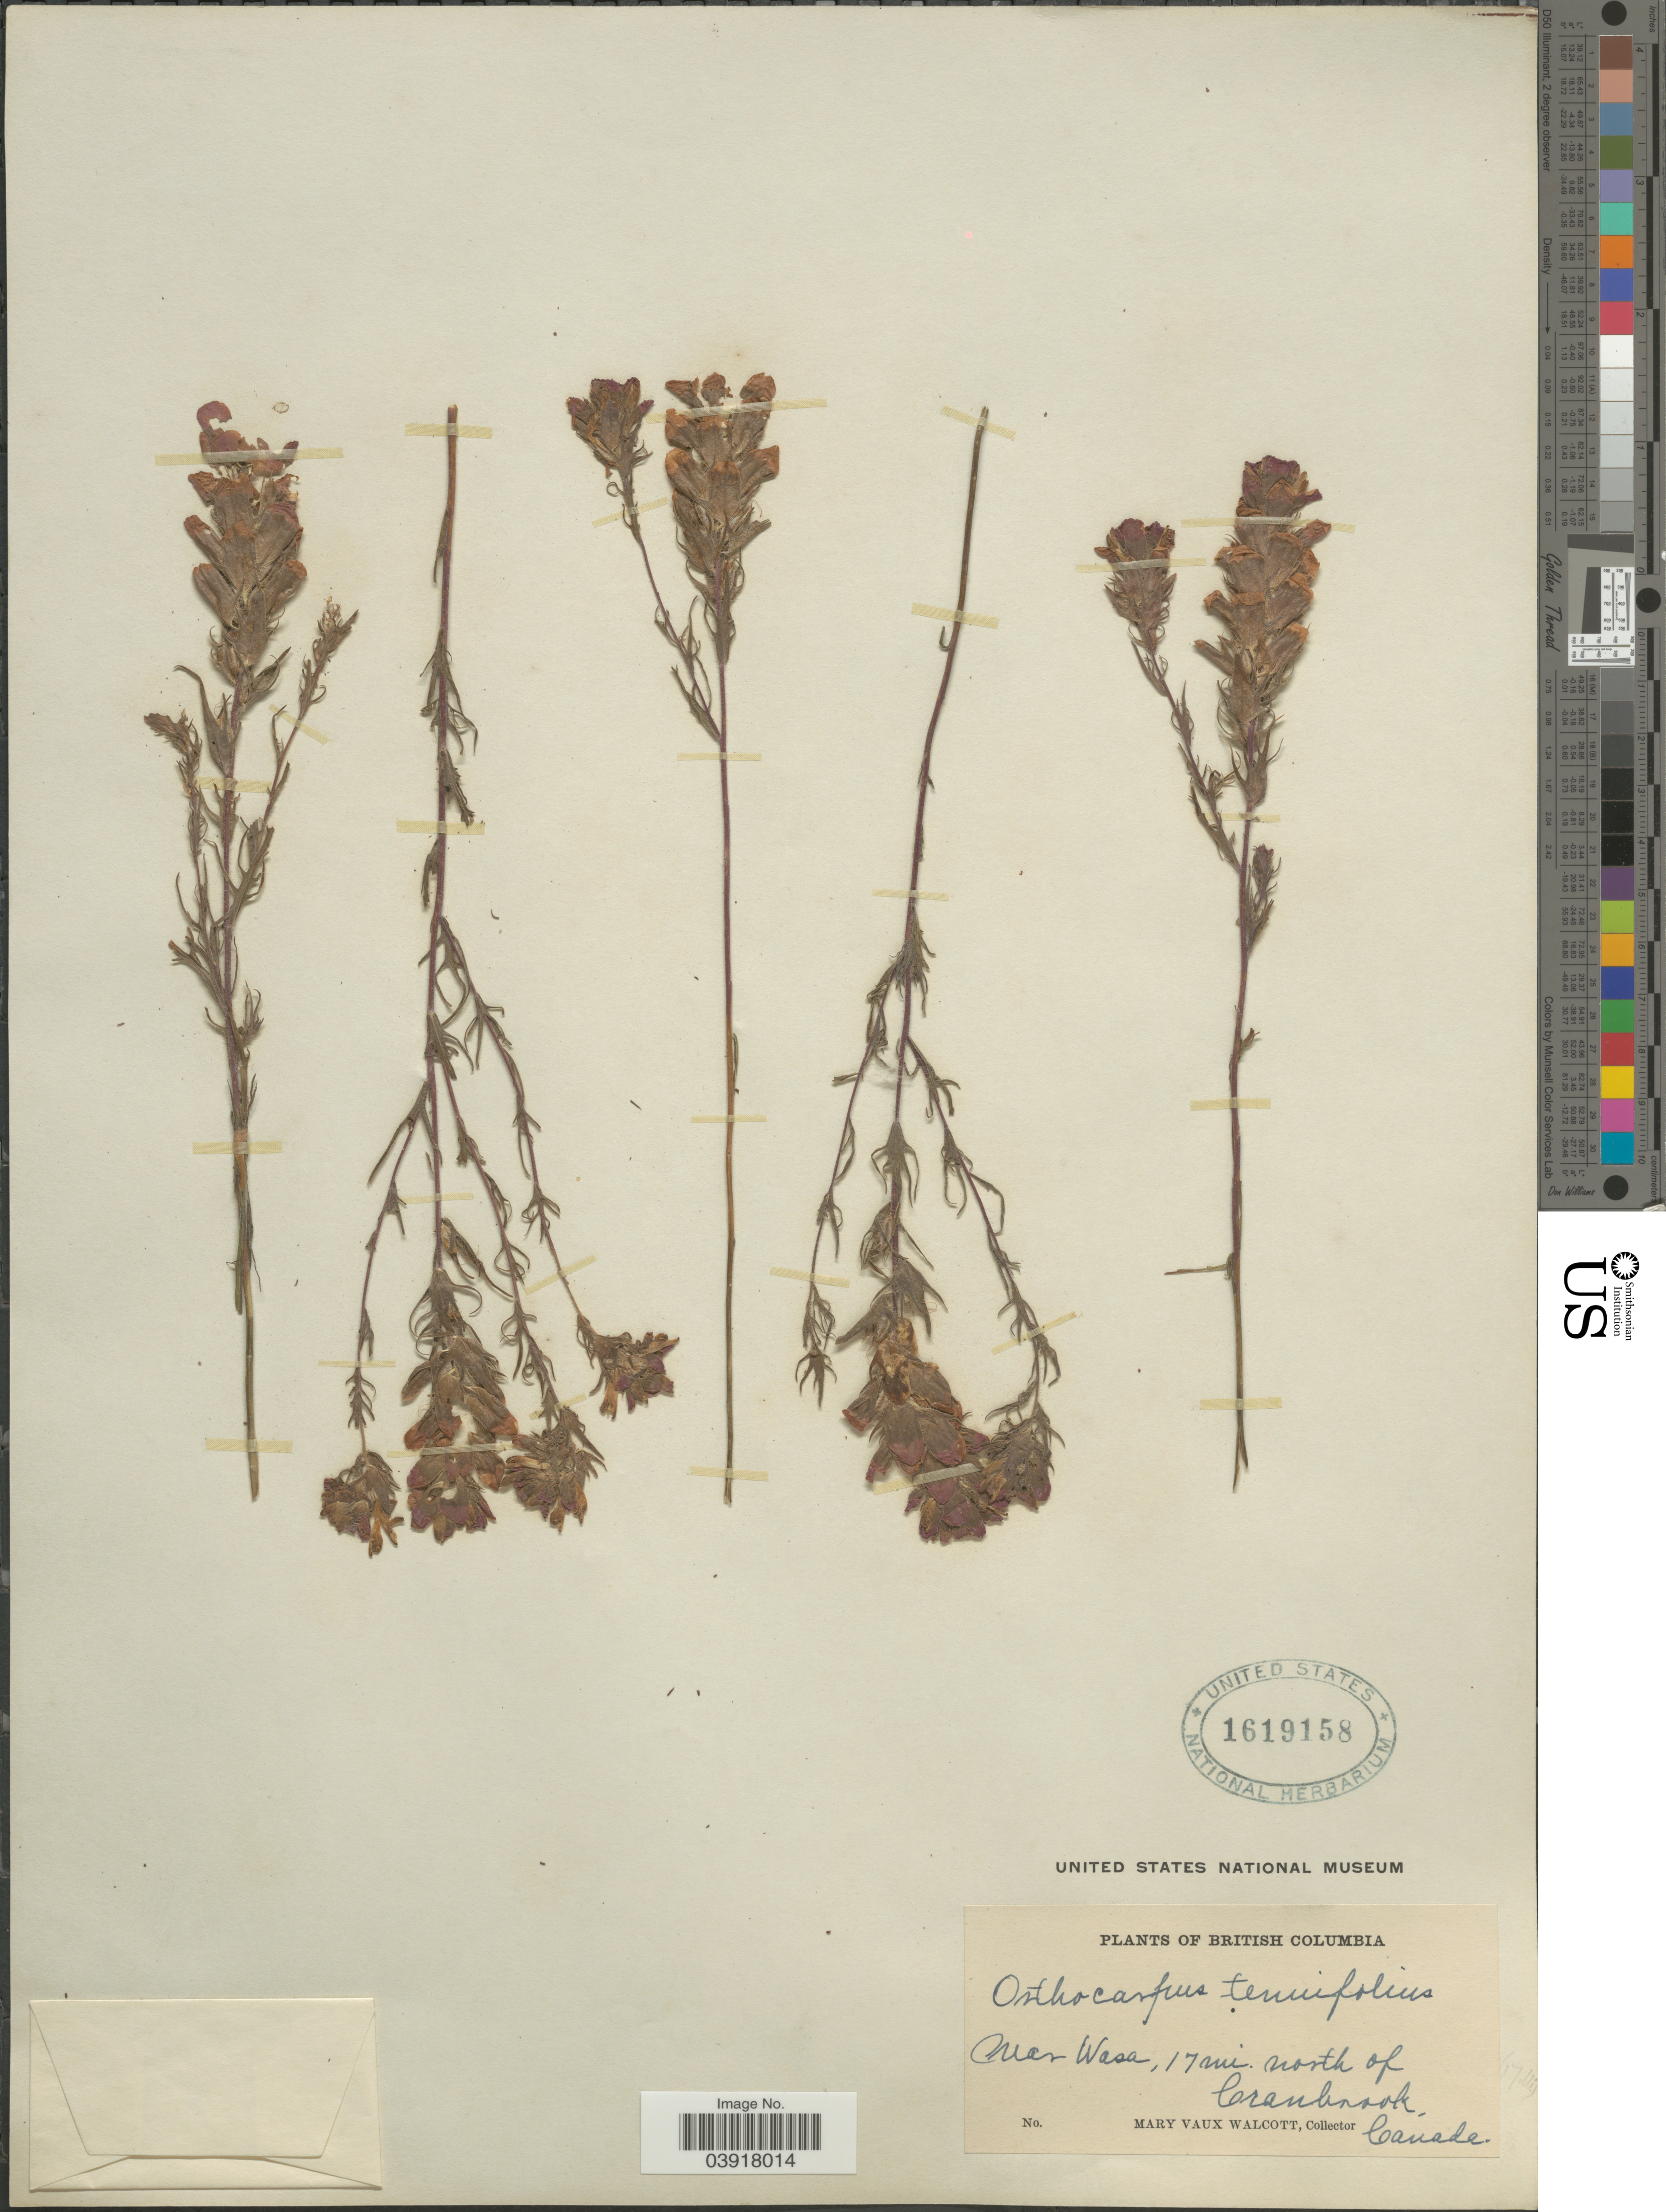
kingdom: Plantae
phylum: Tracheophyta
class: Magnoliopsida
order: Lamiales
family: Orobanchaceae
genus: Orthocarpus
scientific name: Orthocarpus tenuifolius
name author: (Pursh) Benth.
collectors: M. Walcott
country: Canada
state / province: British Columbia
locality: Near Wasa, 17 mi. north of Cranbrook.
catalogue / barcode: US 1619158